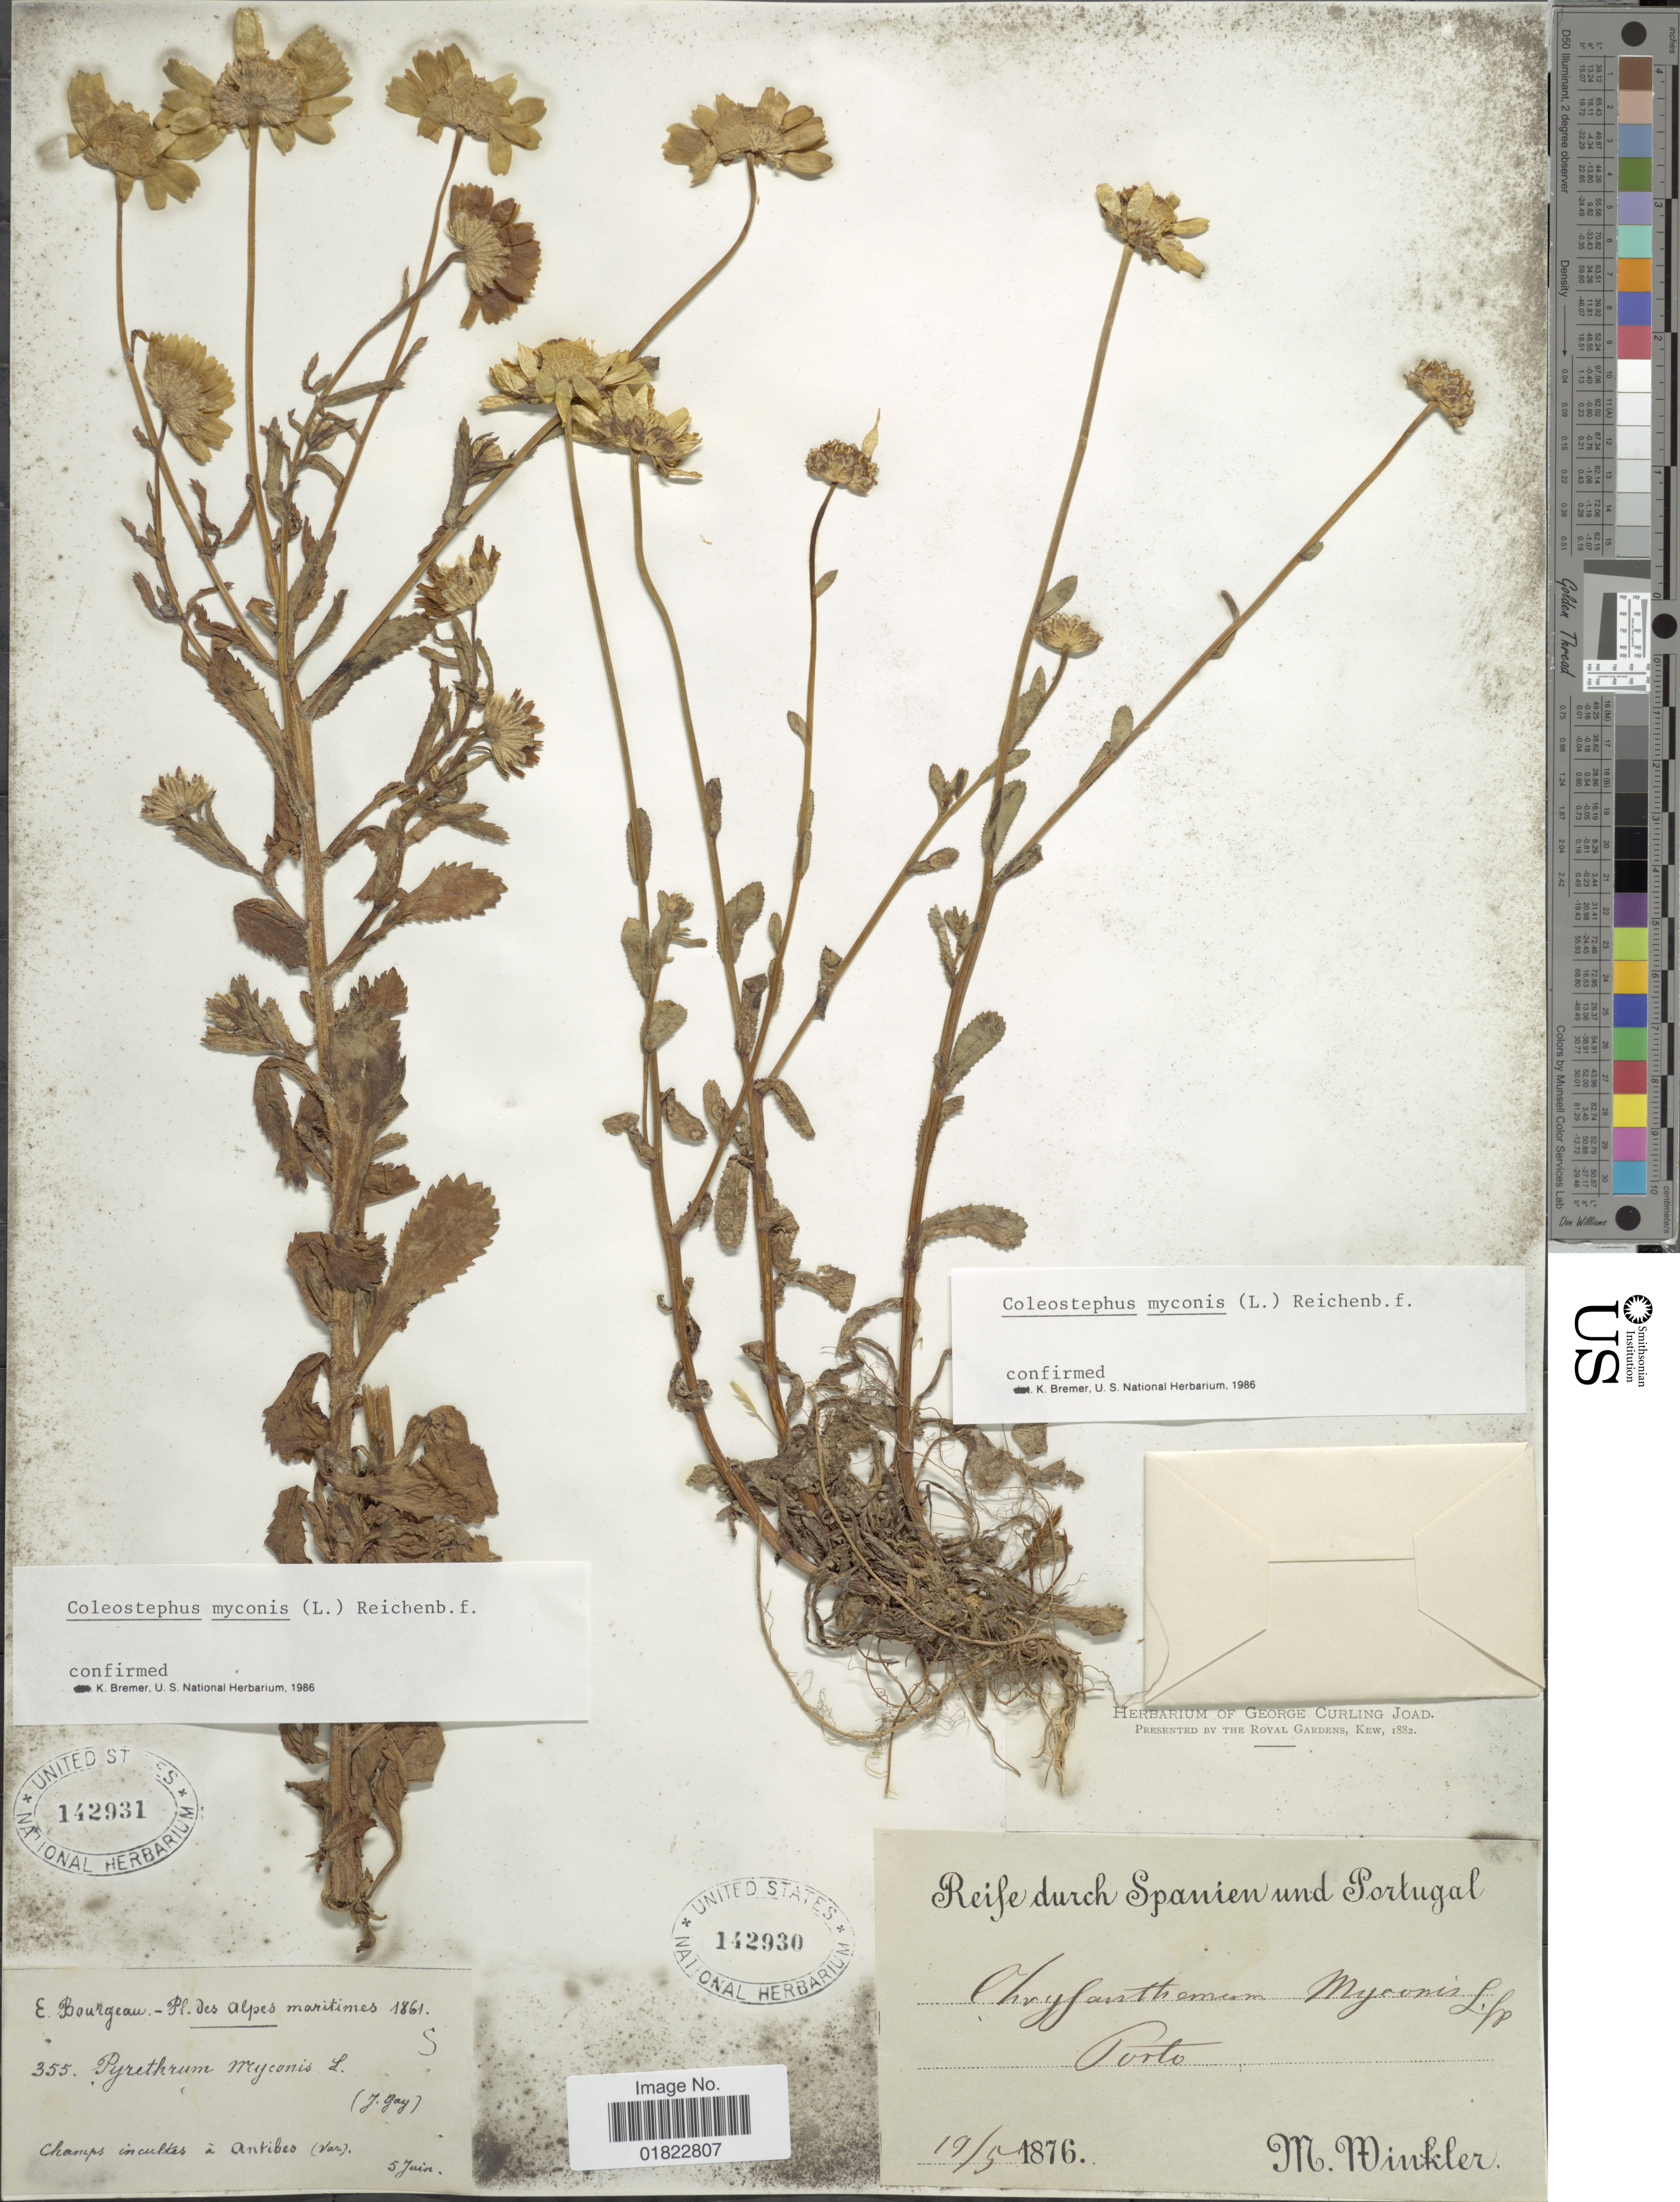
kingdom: Plantae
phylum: Tracheophyta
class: Magnoliopsida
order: Asterales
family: Asteraceae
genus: Coleostephus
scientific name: Coleostephus myconis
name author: (L.) Cass.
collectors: E. Bourgeau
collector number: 355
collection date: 1861-06-05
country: France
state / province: Provence-Alpes-Côte d'Azur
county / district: Alpes-Maritimes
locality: Des Alpes Maritimes. Champs incultes a Antibes (Var.)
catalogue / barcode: US 142931